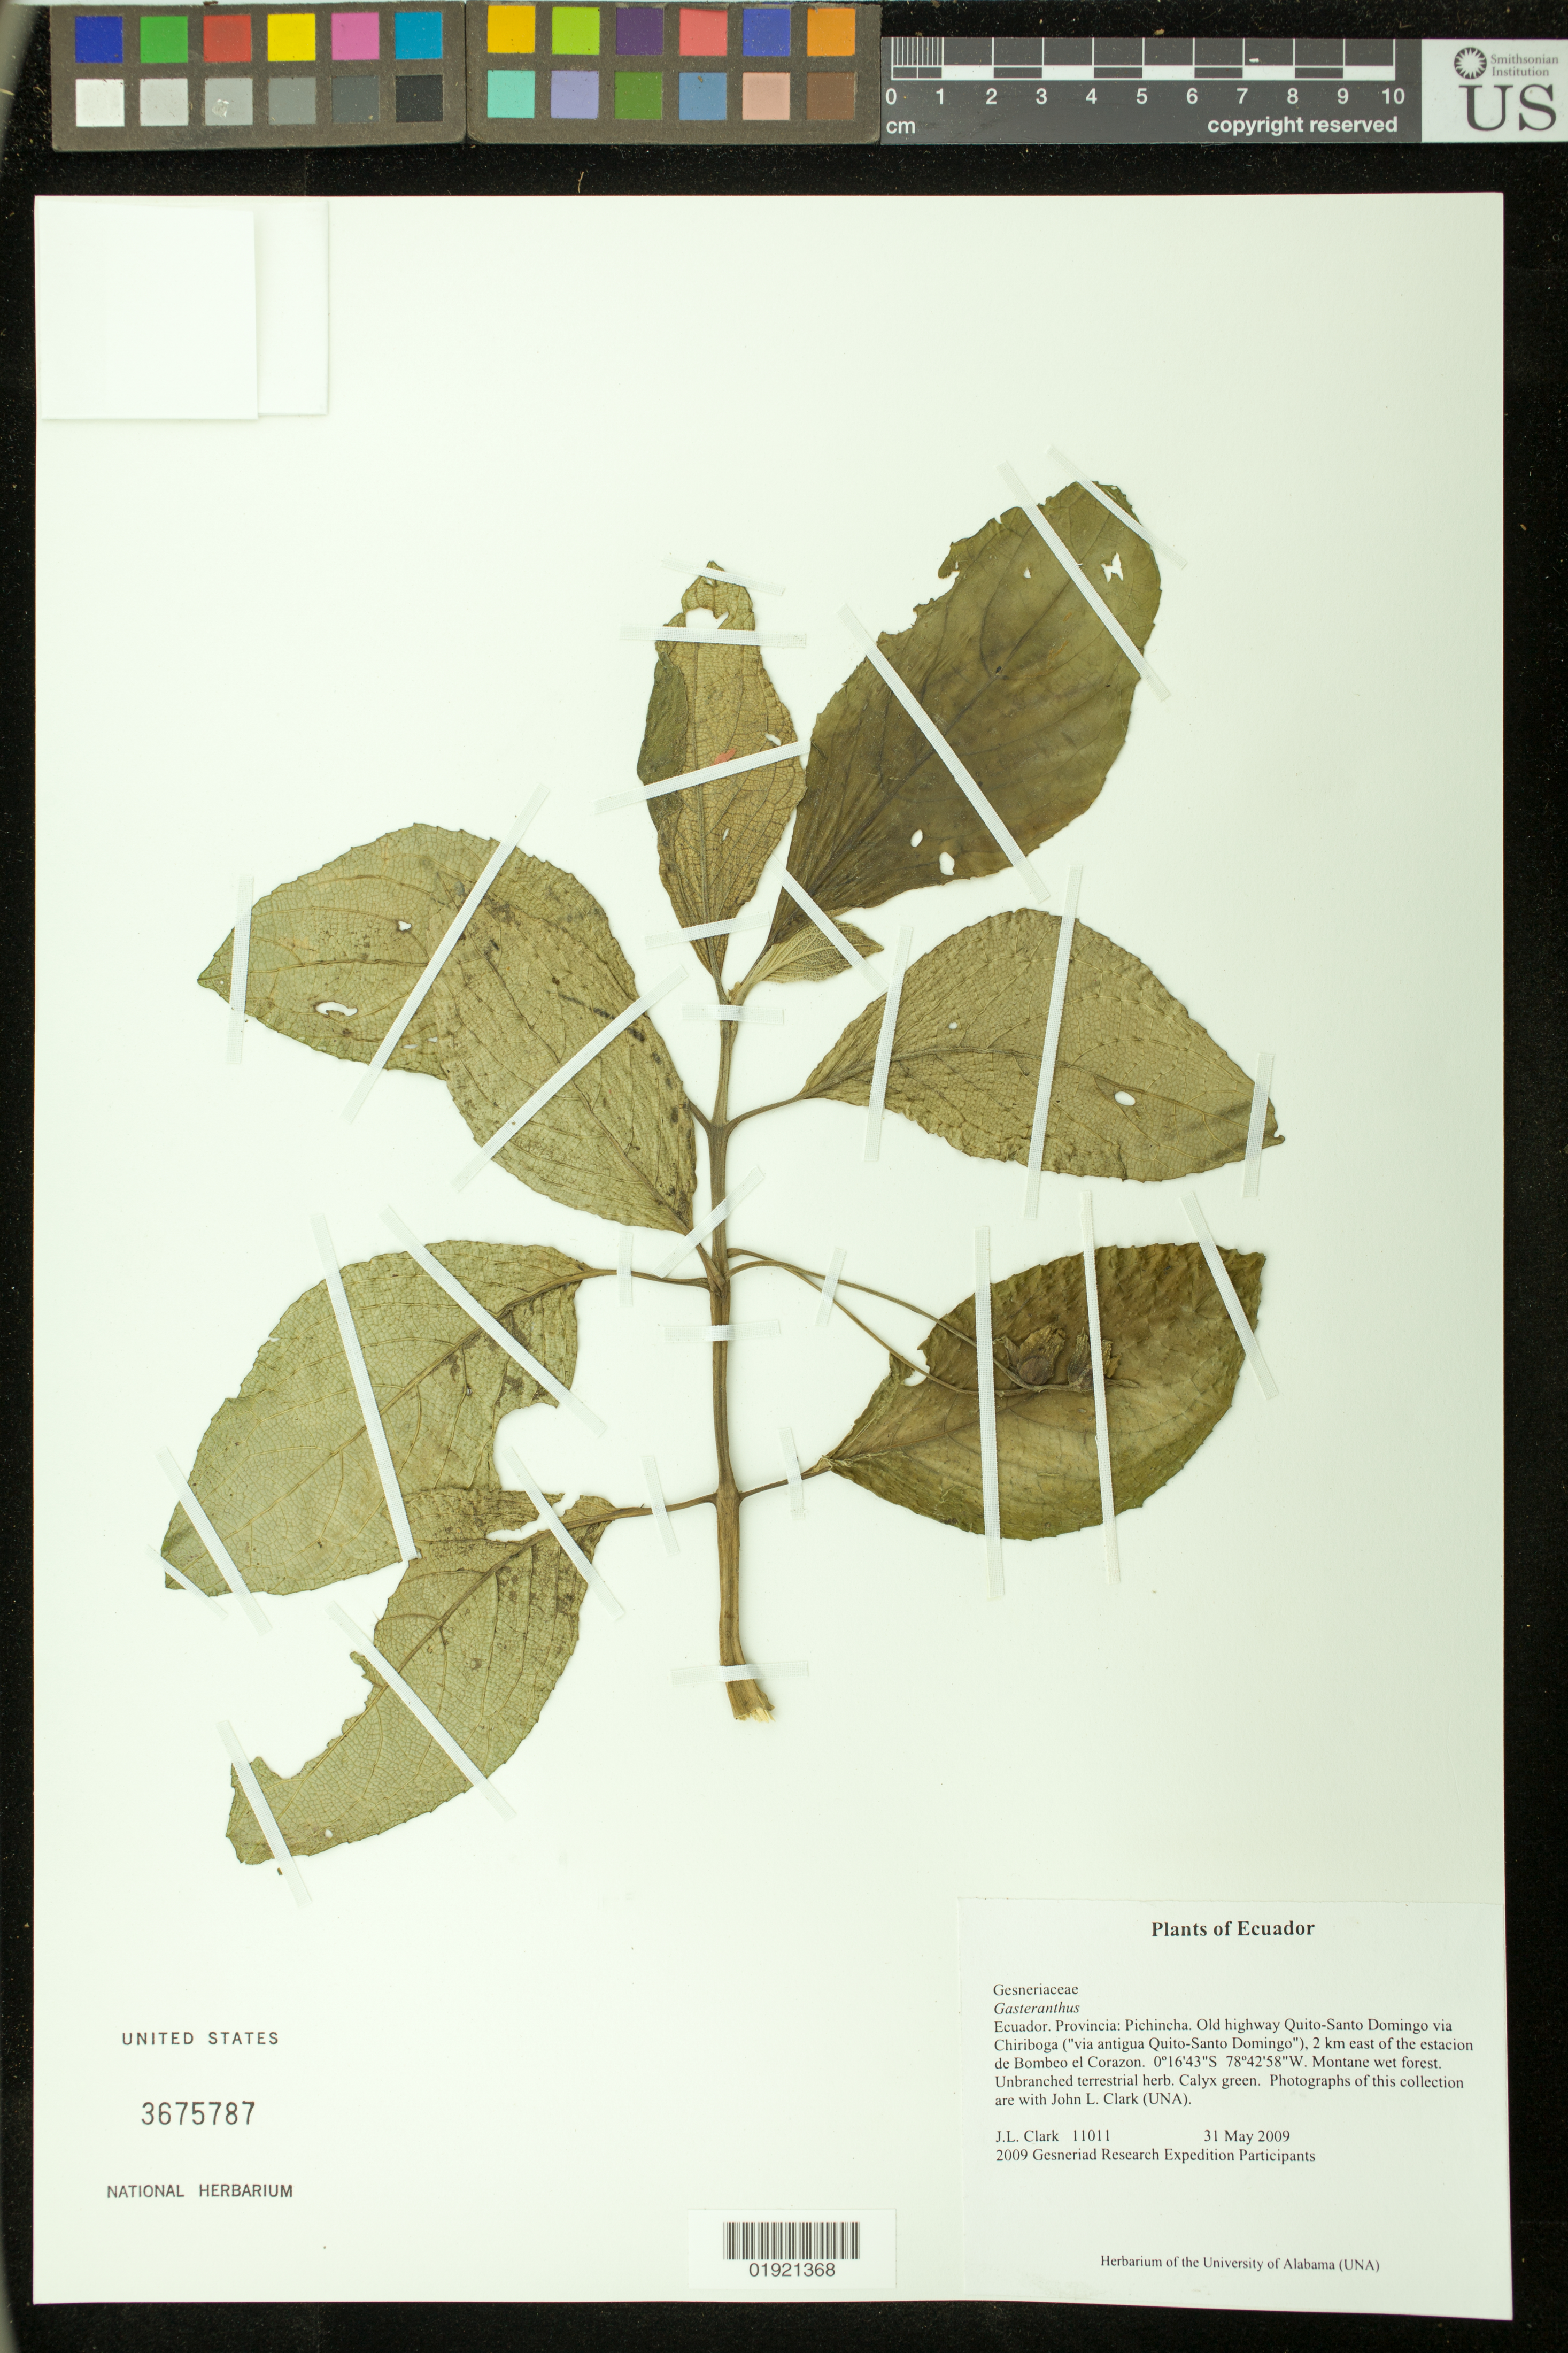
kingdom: Plantae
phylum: Tracheophyta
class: Magnoliopsida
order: Lamiales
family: Gesneriaceae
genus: Gasteranthus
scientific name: Gasteranthus sp.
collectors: J. L. Clark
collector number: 11011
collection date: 2009-05-31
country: Ecuador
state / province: Pichincha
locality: Old highway Quito-Santo Domingo via Chiriboga ("via antigua Quito-Santo Domingo"), 2 km east of the estacion de Bombeo el Corazon.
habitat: Montane wet forest.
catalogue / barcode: US 3675787